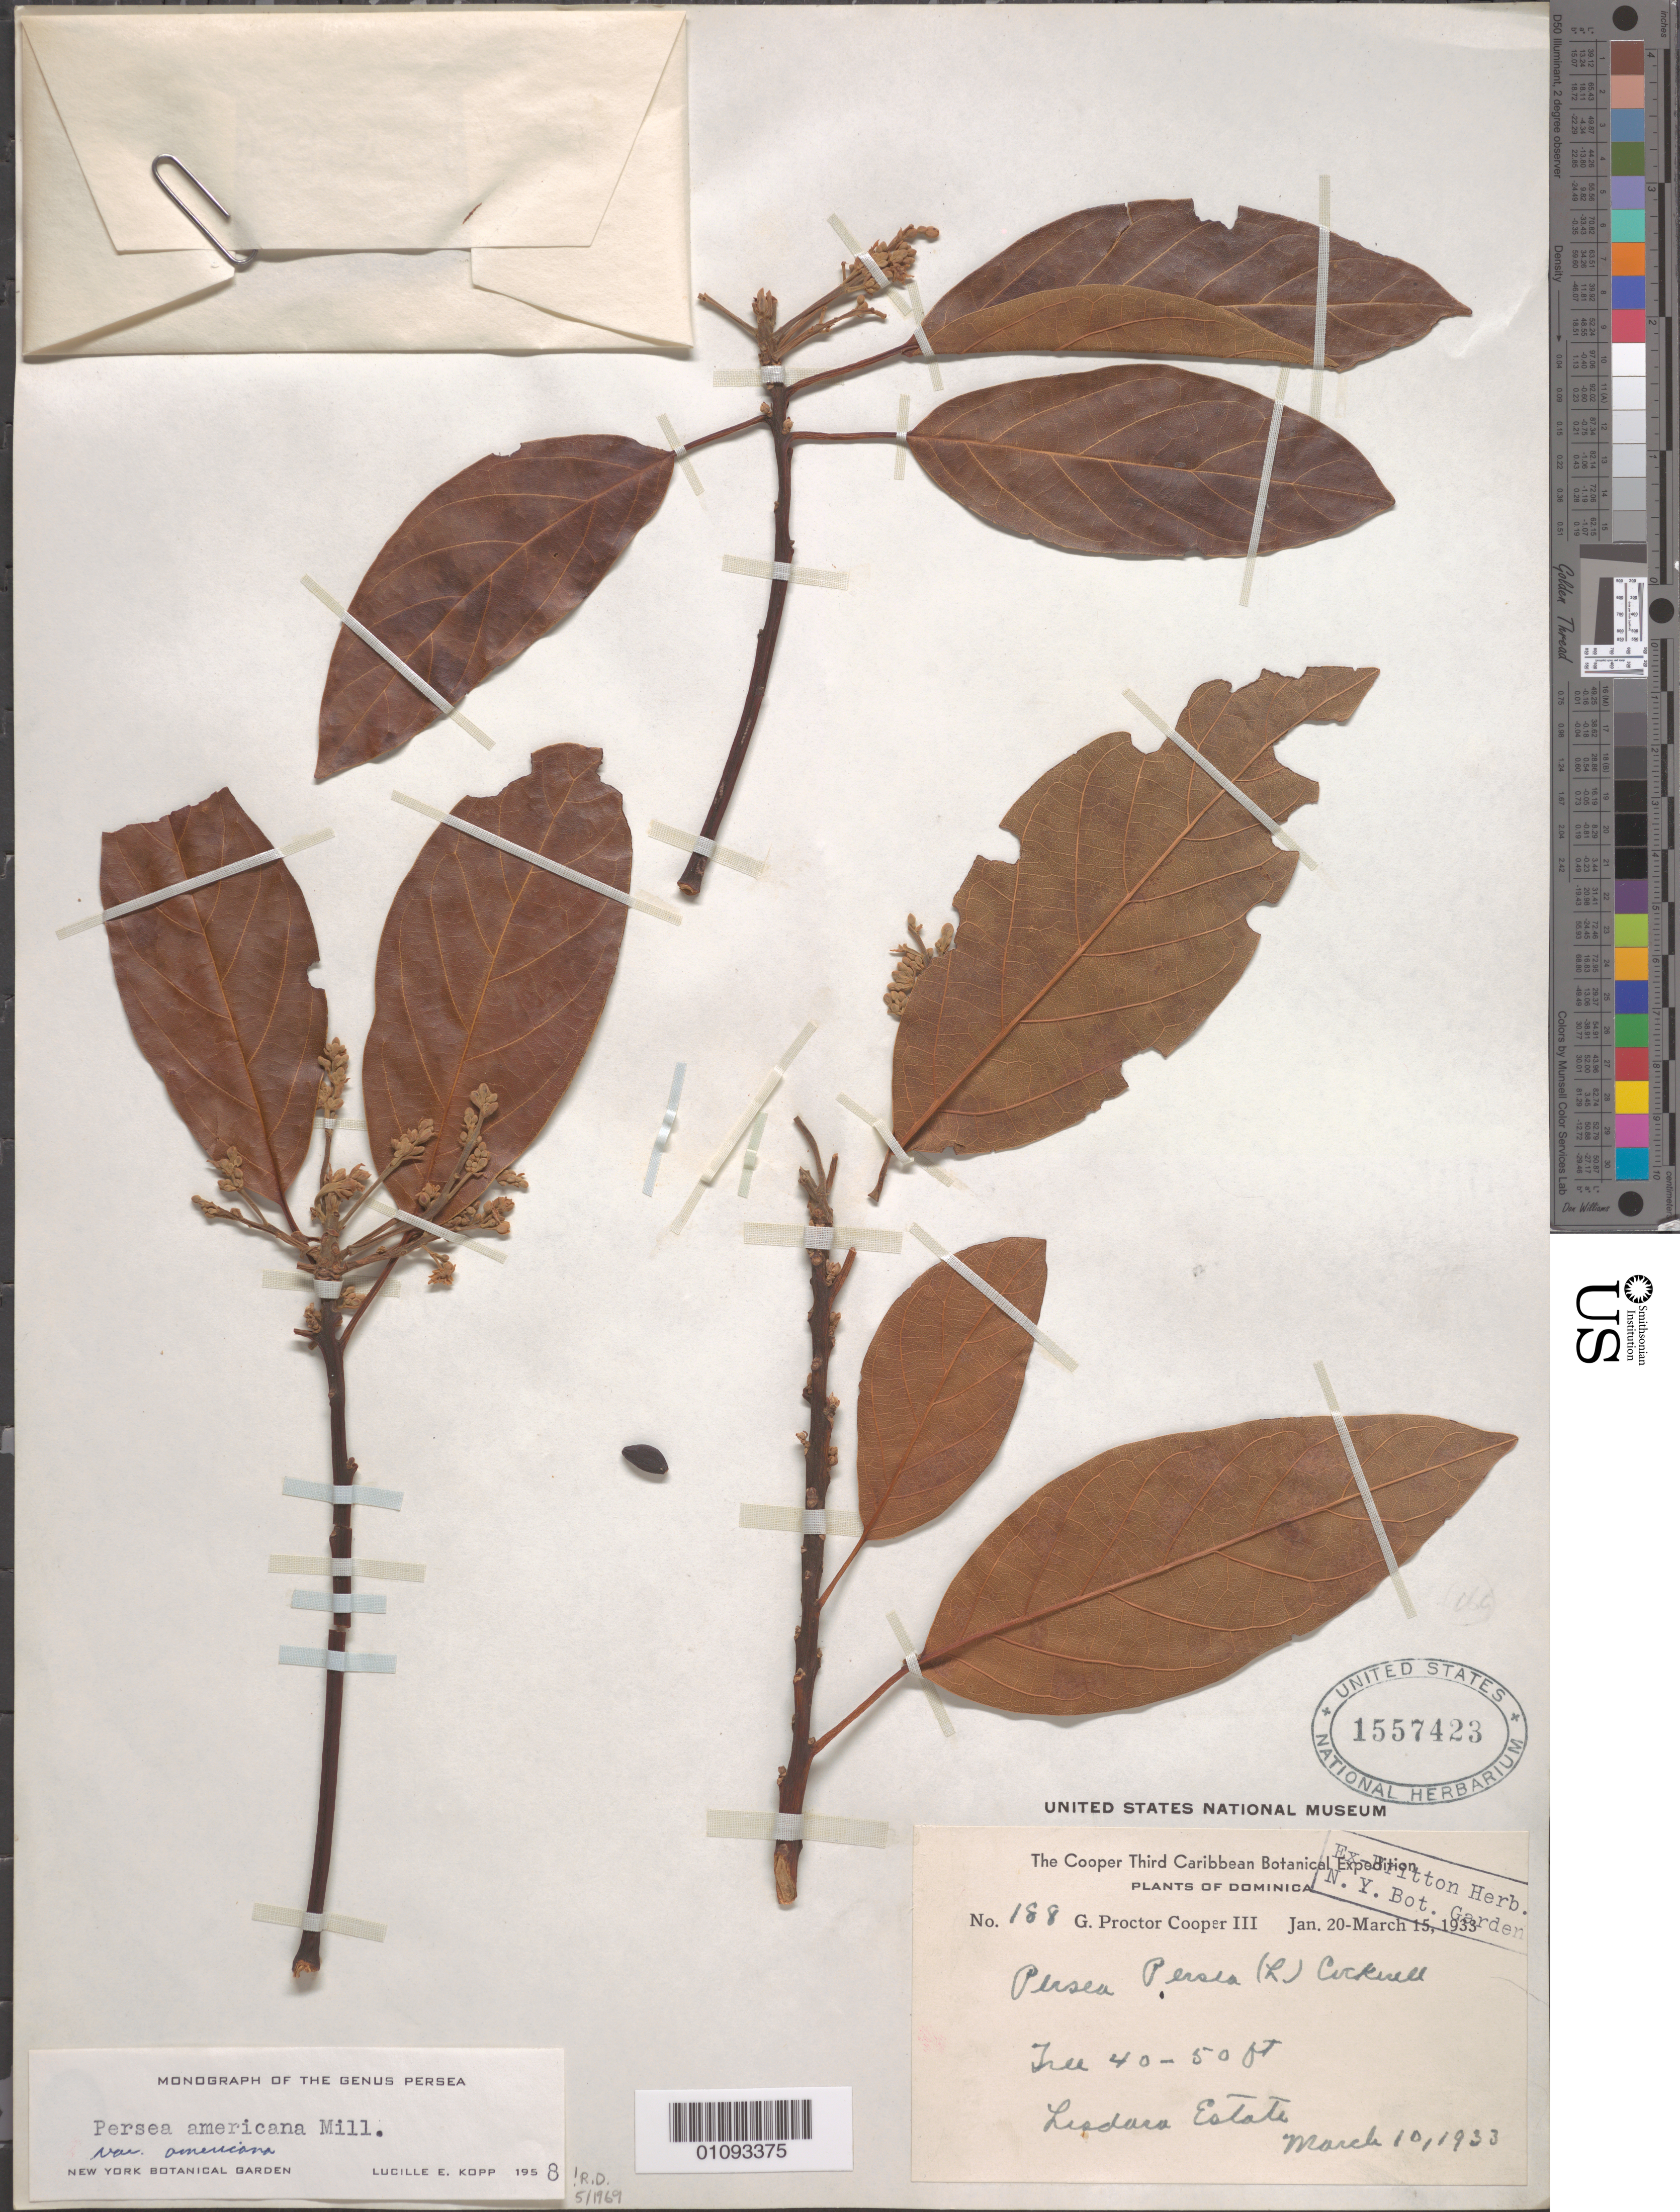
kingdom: Plantae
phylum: Tracheophyta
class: Magnoliopsida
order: Laurales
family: Lauraceae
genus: Persea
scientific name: Persea americana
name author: Mill.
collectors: G. Cooper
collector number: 188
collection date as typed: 20 Jan 1933 to 15 Mar 1933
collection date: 1933-01-20/1933-03-15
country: Dominica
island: Dominica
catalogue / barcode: US 1557423